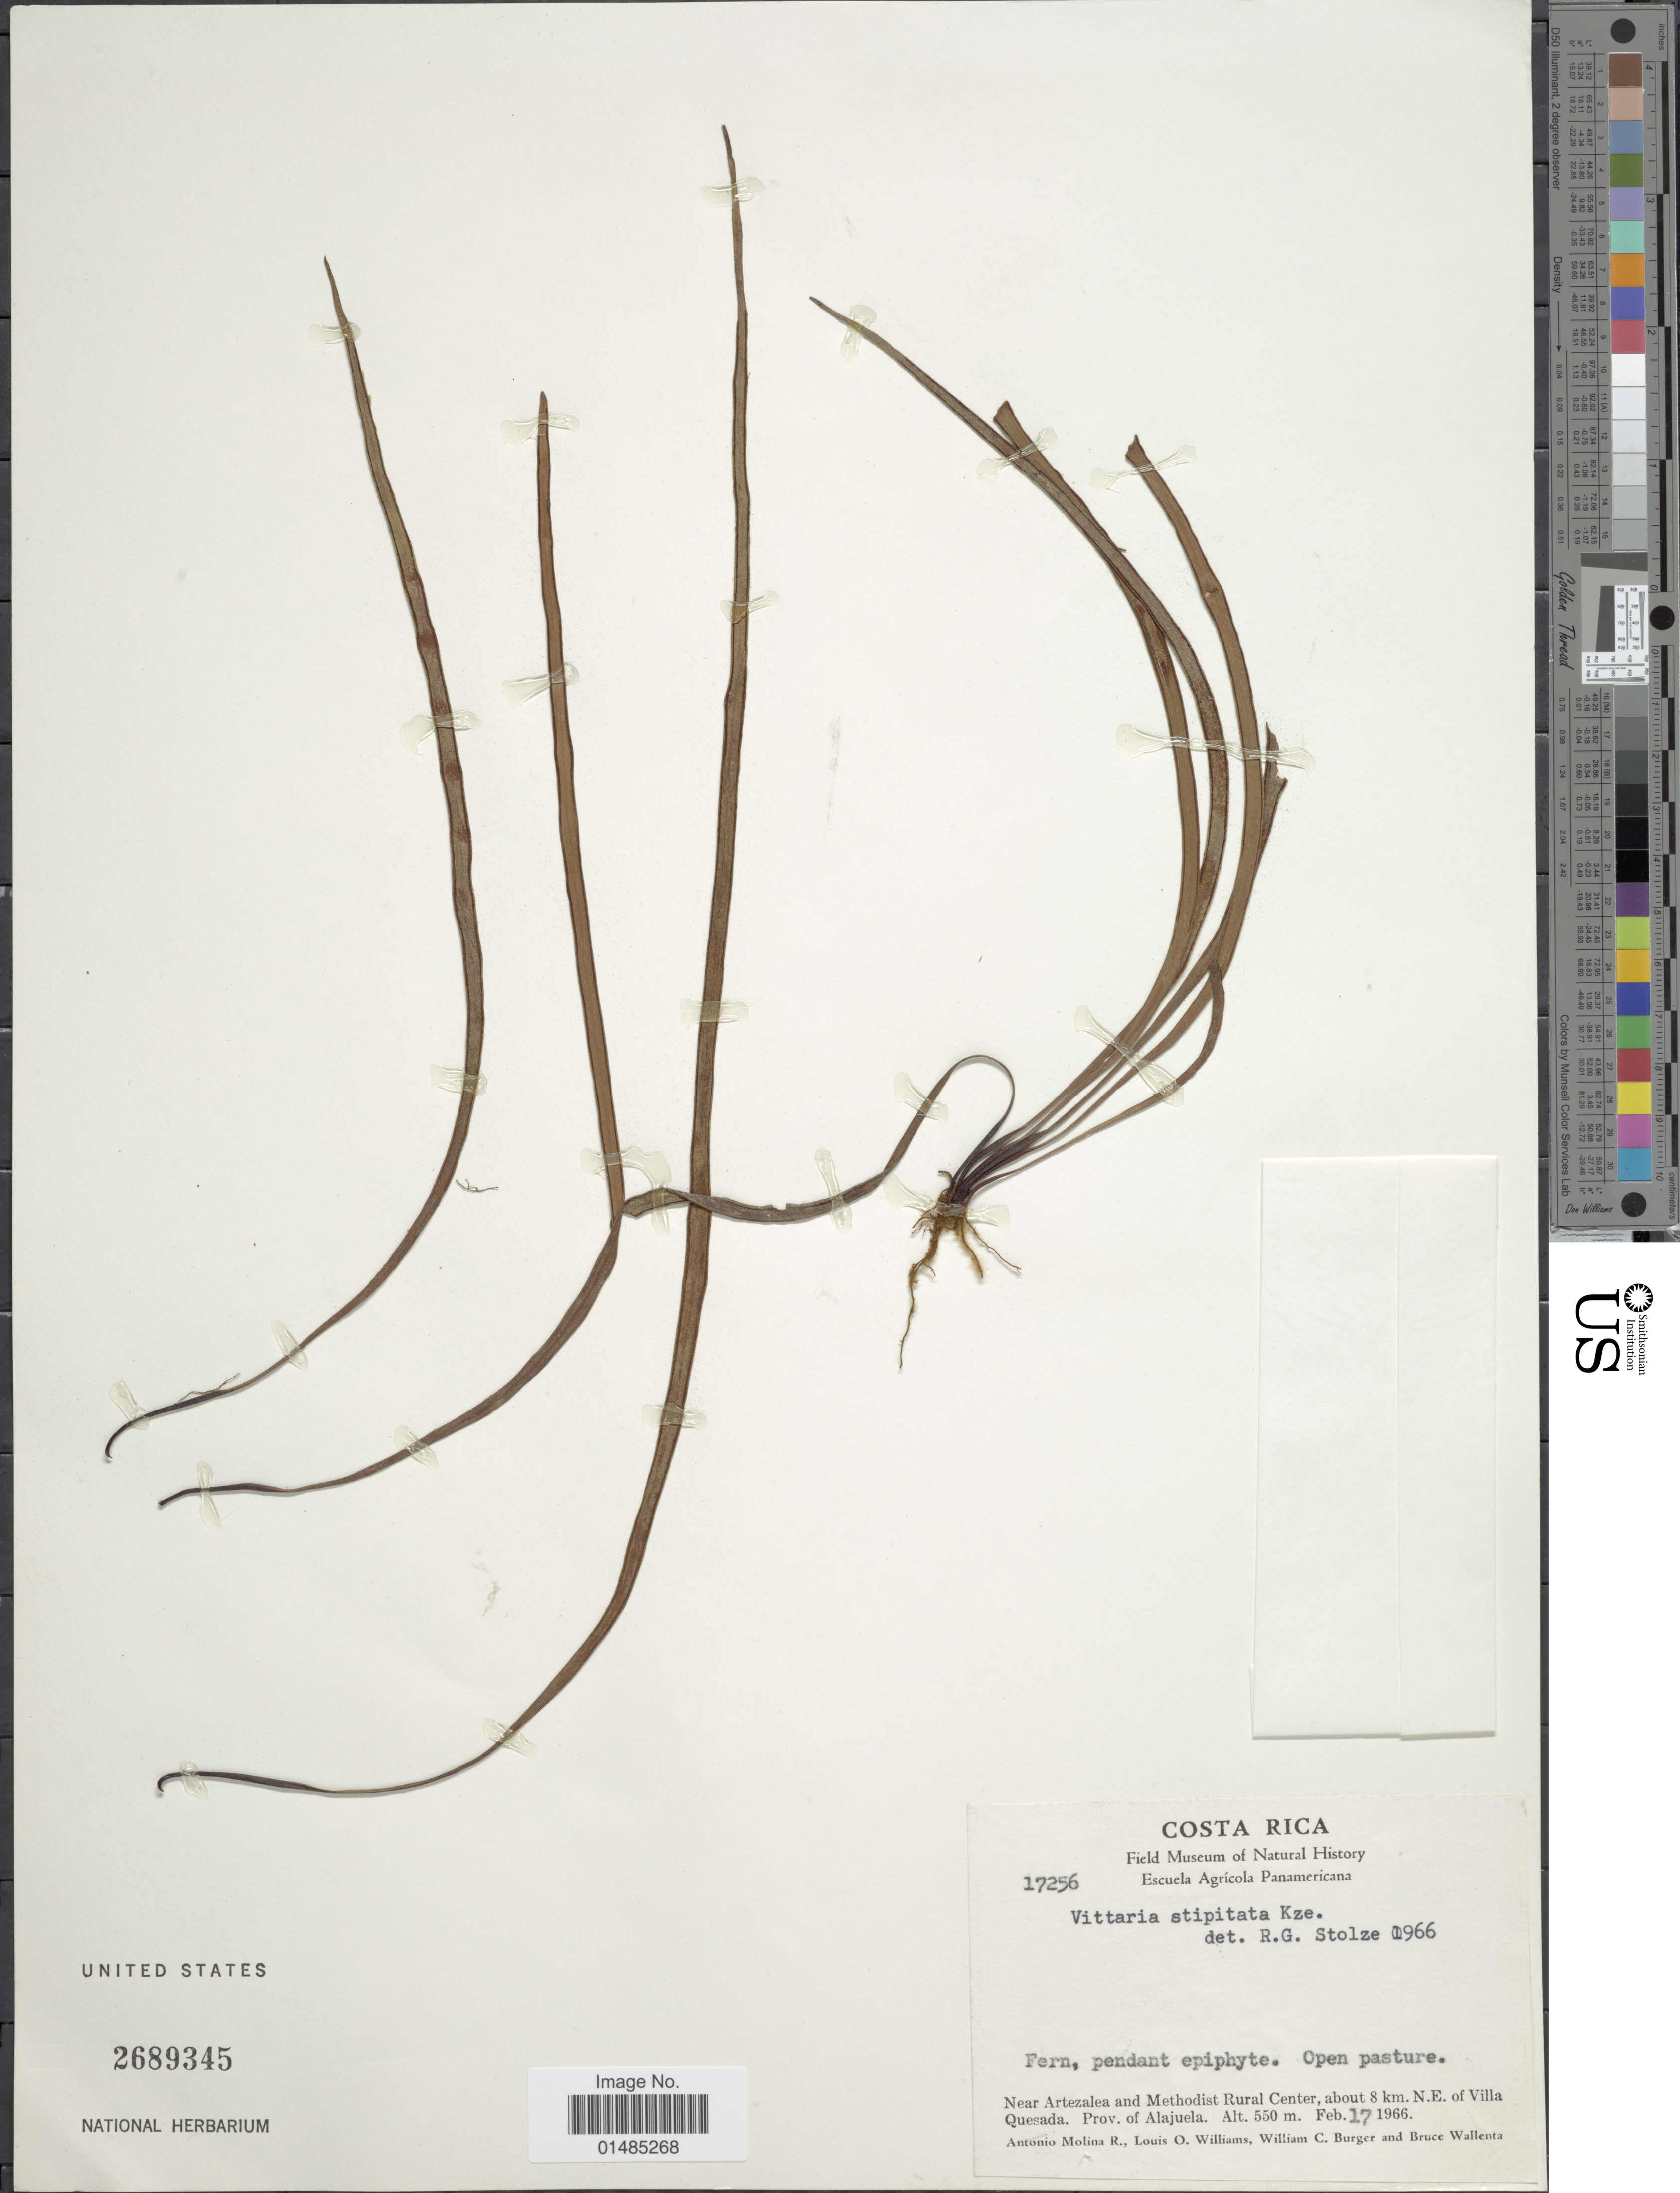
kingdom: Plantae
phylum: Tracheophyta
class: Polypodiopsida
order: Polypodiales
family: Pteridaceae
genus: Radiovittaria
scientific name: Radiovittaria stipitata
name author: (Kunze) E.H. Crane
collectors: A. Molina R., L. O. Williams, W. Burger & B. Wallenta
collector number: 17256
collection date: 1966-02-17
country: Costa Rica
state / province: Alajuela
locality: Near Artezalea and Methodist Rural Center, about 8 km. N.E. of Villa Quesada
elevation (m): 550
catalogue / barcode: US 2689345